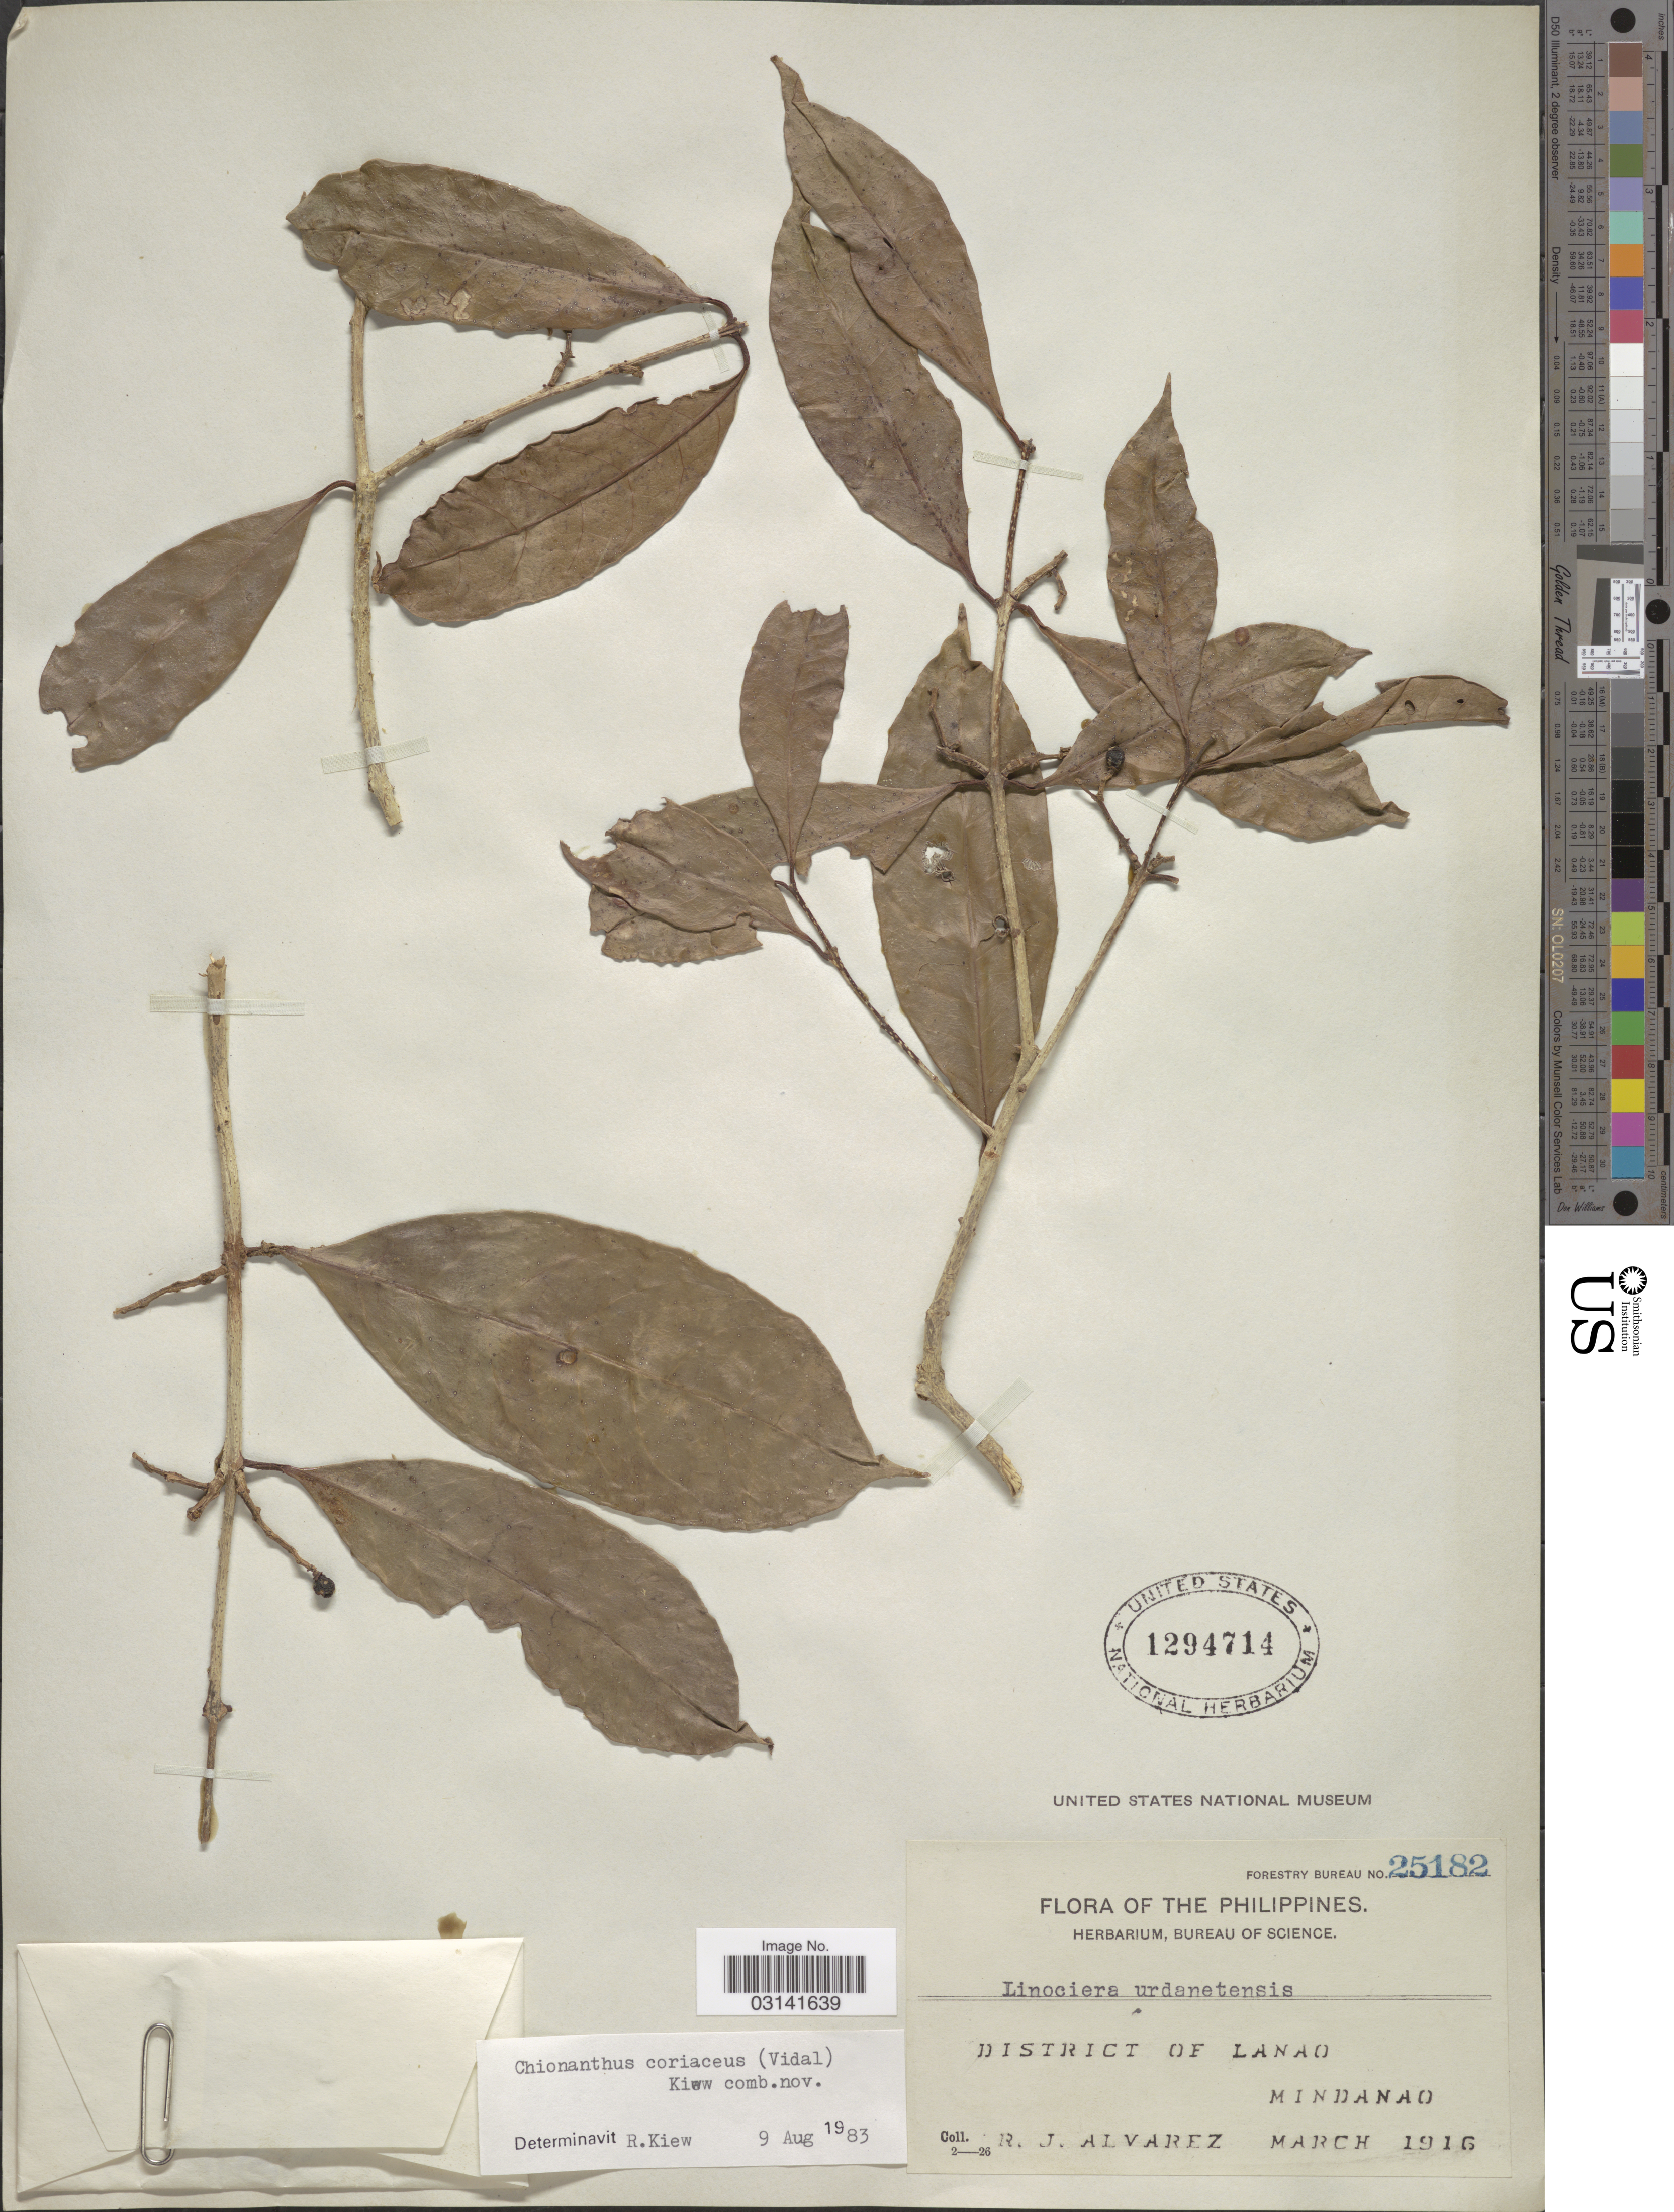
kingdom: Plantae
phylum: Tracheophyta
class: Magnoliopsida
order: Lamiales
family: Oleaceae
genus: Chionanthus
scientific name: Chionanthus coriaceus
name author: (S. Vidal) Y.P. Yang & S.Y. Lu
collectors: R. Alvarez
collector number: Forestry Bureau 25182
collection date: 1916-03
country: Philippines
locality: District of Lanao. Mindanao.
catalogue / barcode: US 1294714